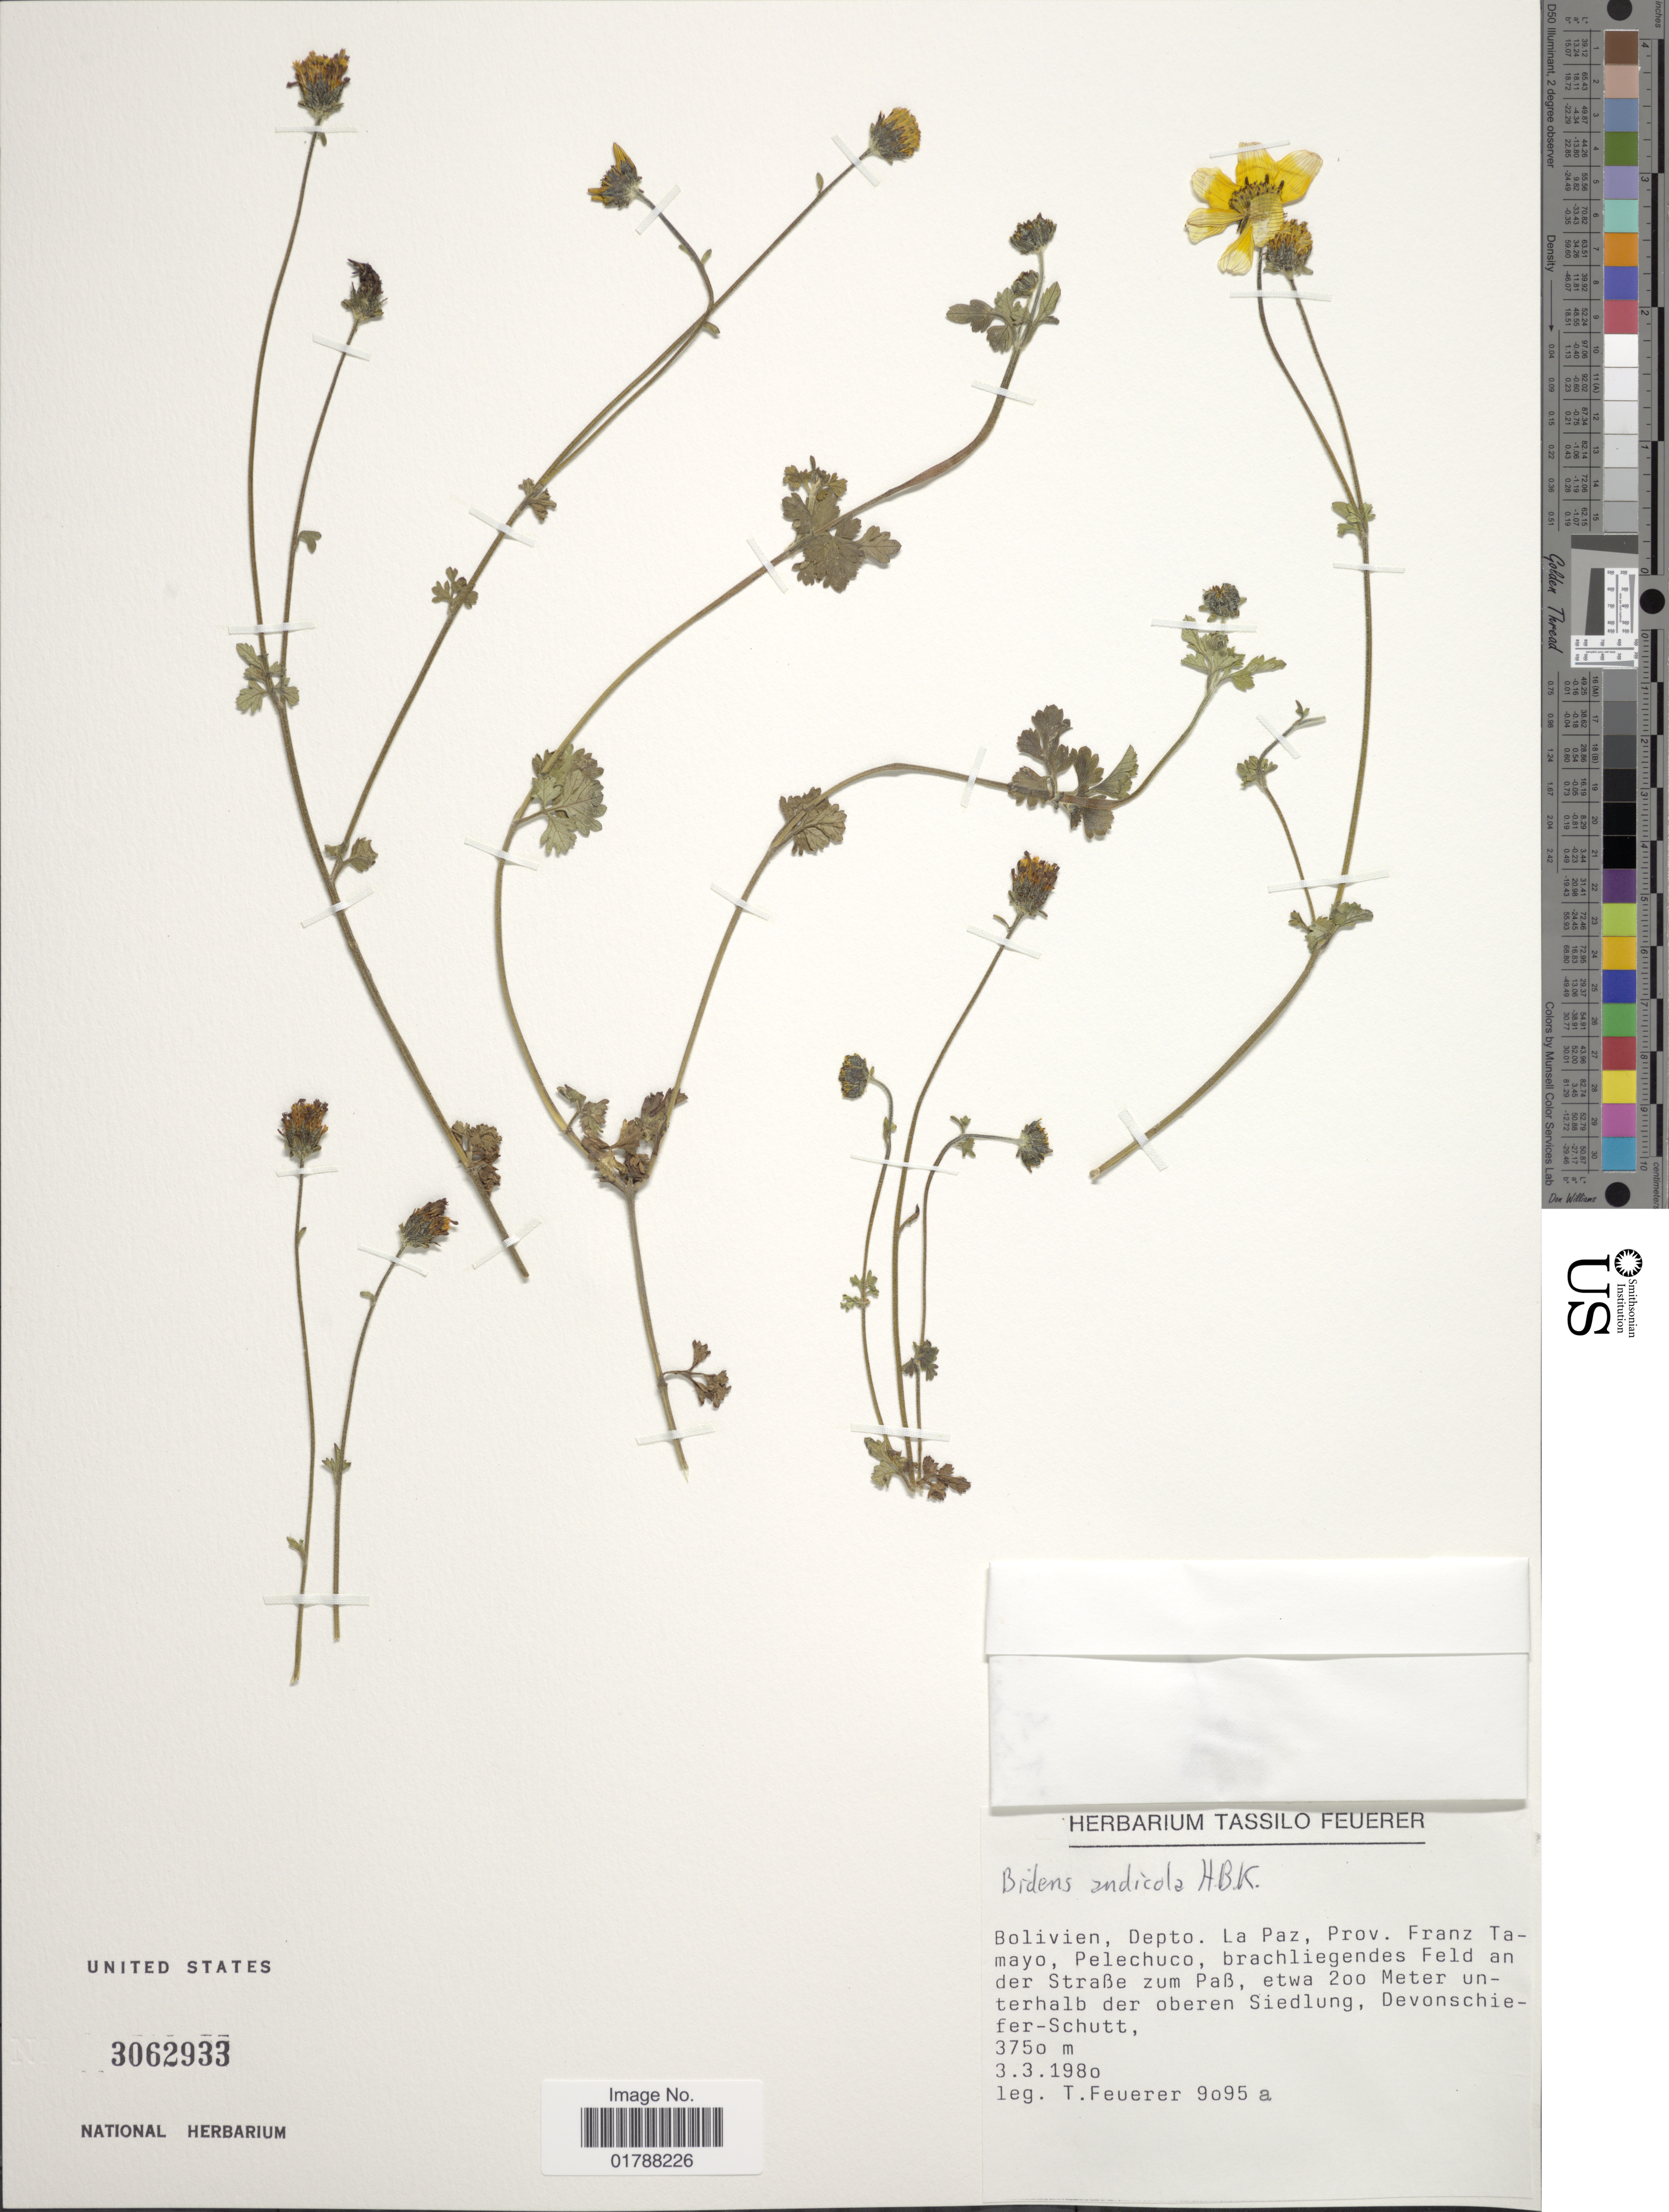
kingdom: Plantae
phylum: Tracheophyta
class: Magnoliopsida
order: Asterales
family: Asteraceae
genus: Bidens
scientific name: Bidens andicola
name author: Kunth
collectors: T. Feuerer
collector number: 9095a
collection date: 1980-03-03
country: Bolivia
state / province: La Paz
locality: Prov. Franz Tamayo, Pelecucho, brachliegendes Feld an der StraBe zum PaB, etwa 200 Meter unterhalb der oberen Siedlung, Devonschiefer-Schutt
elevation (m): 3750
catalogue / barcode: US 3062933